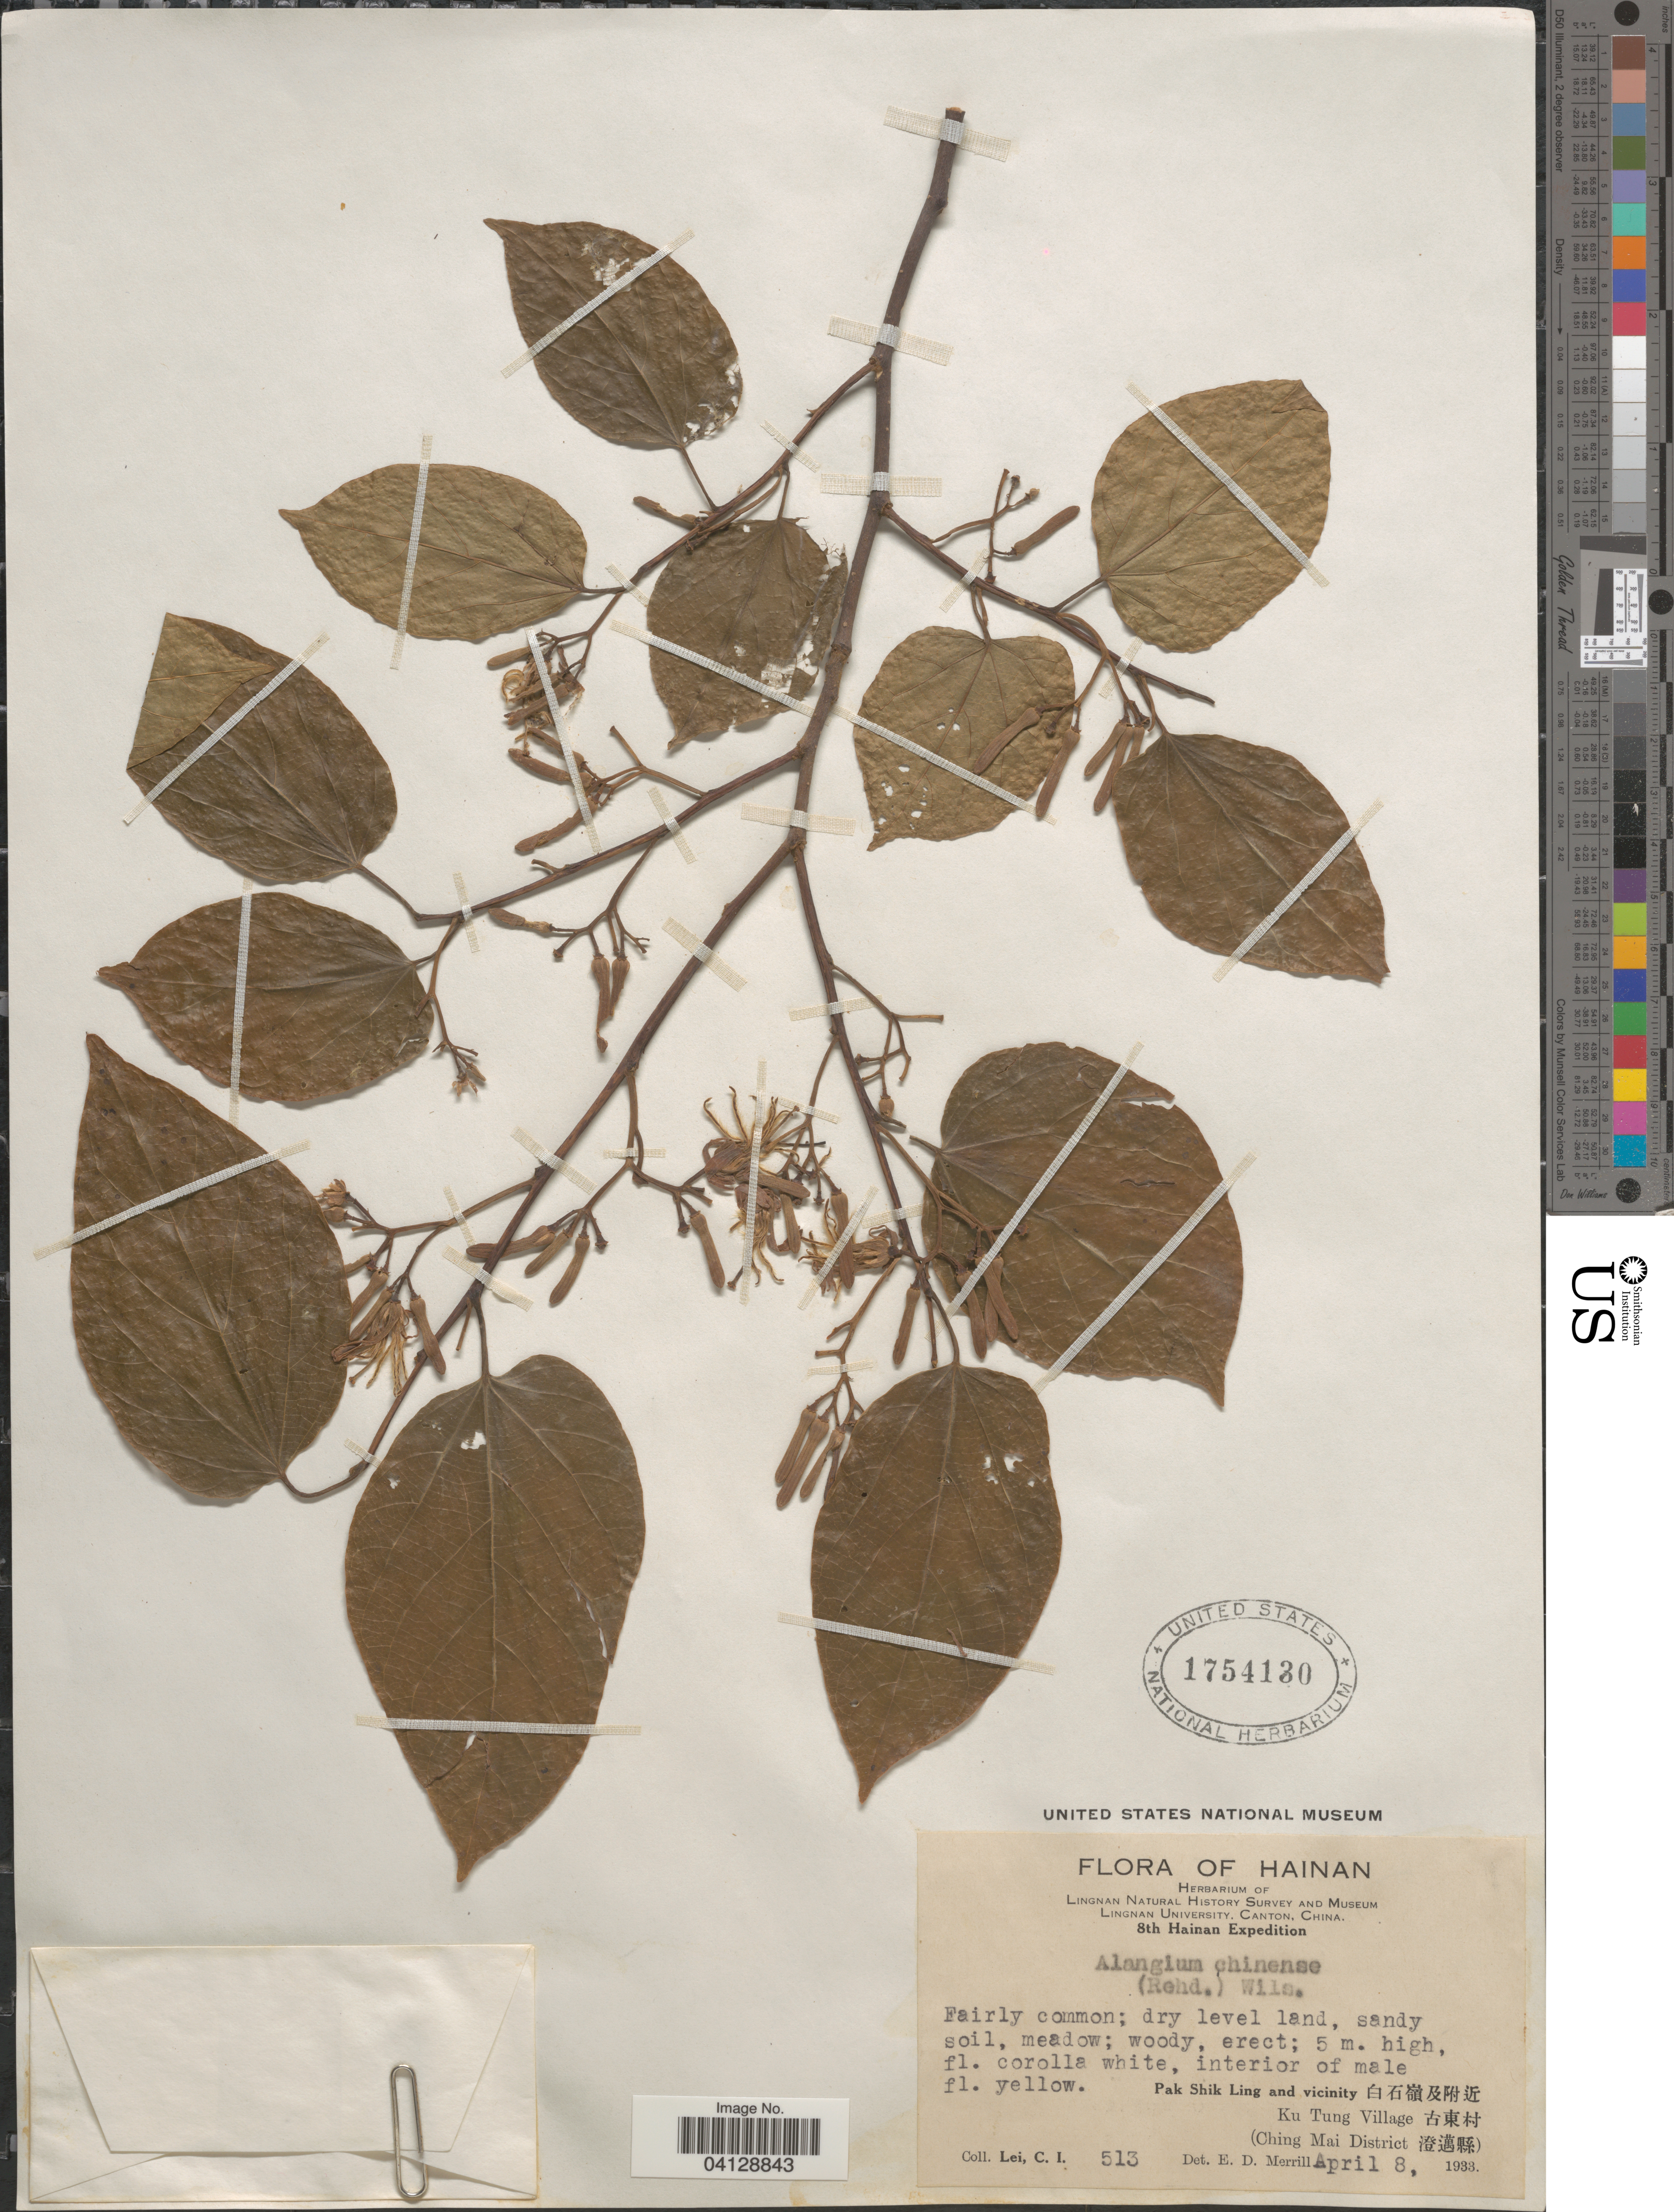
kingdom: Plantae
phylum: Tracheophyta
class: Magnoliopsida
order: Cornales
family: Cornaceae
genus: Alangium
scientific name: Alangium chinense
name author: (Harms) Rehder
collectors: C. I. Lei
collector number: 513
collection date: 1933-04-08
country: China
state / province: Hainan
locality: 8th Hainan Expedition. Pak Shik Ling and vicinity X. Ku Tung Village X. (Ching Mai District X).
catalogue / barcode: US 1754130